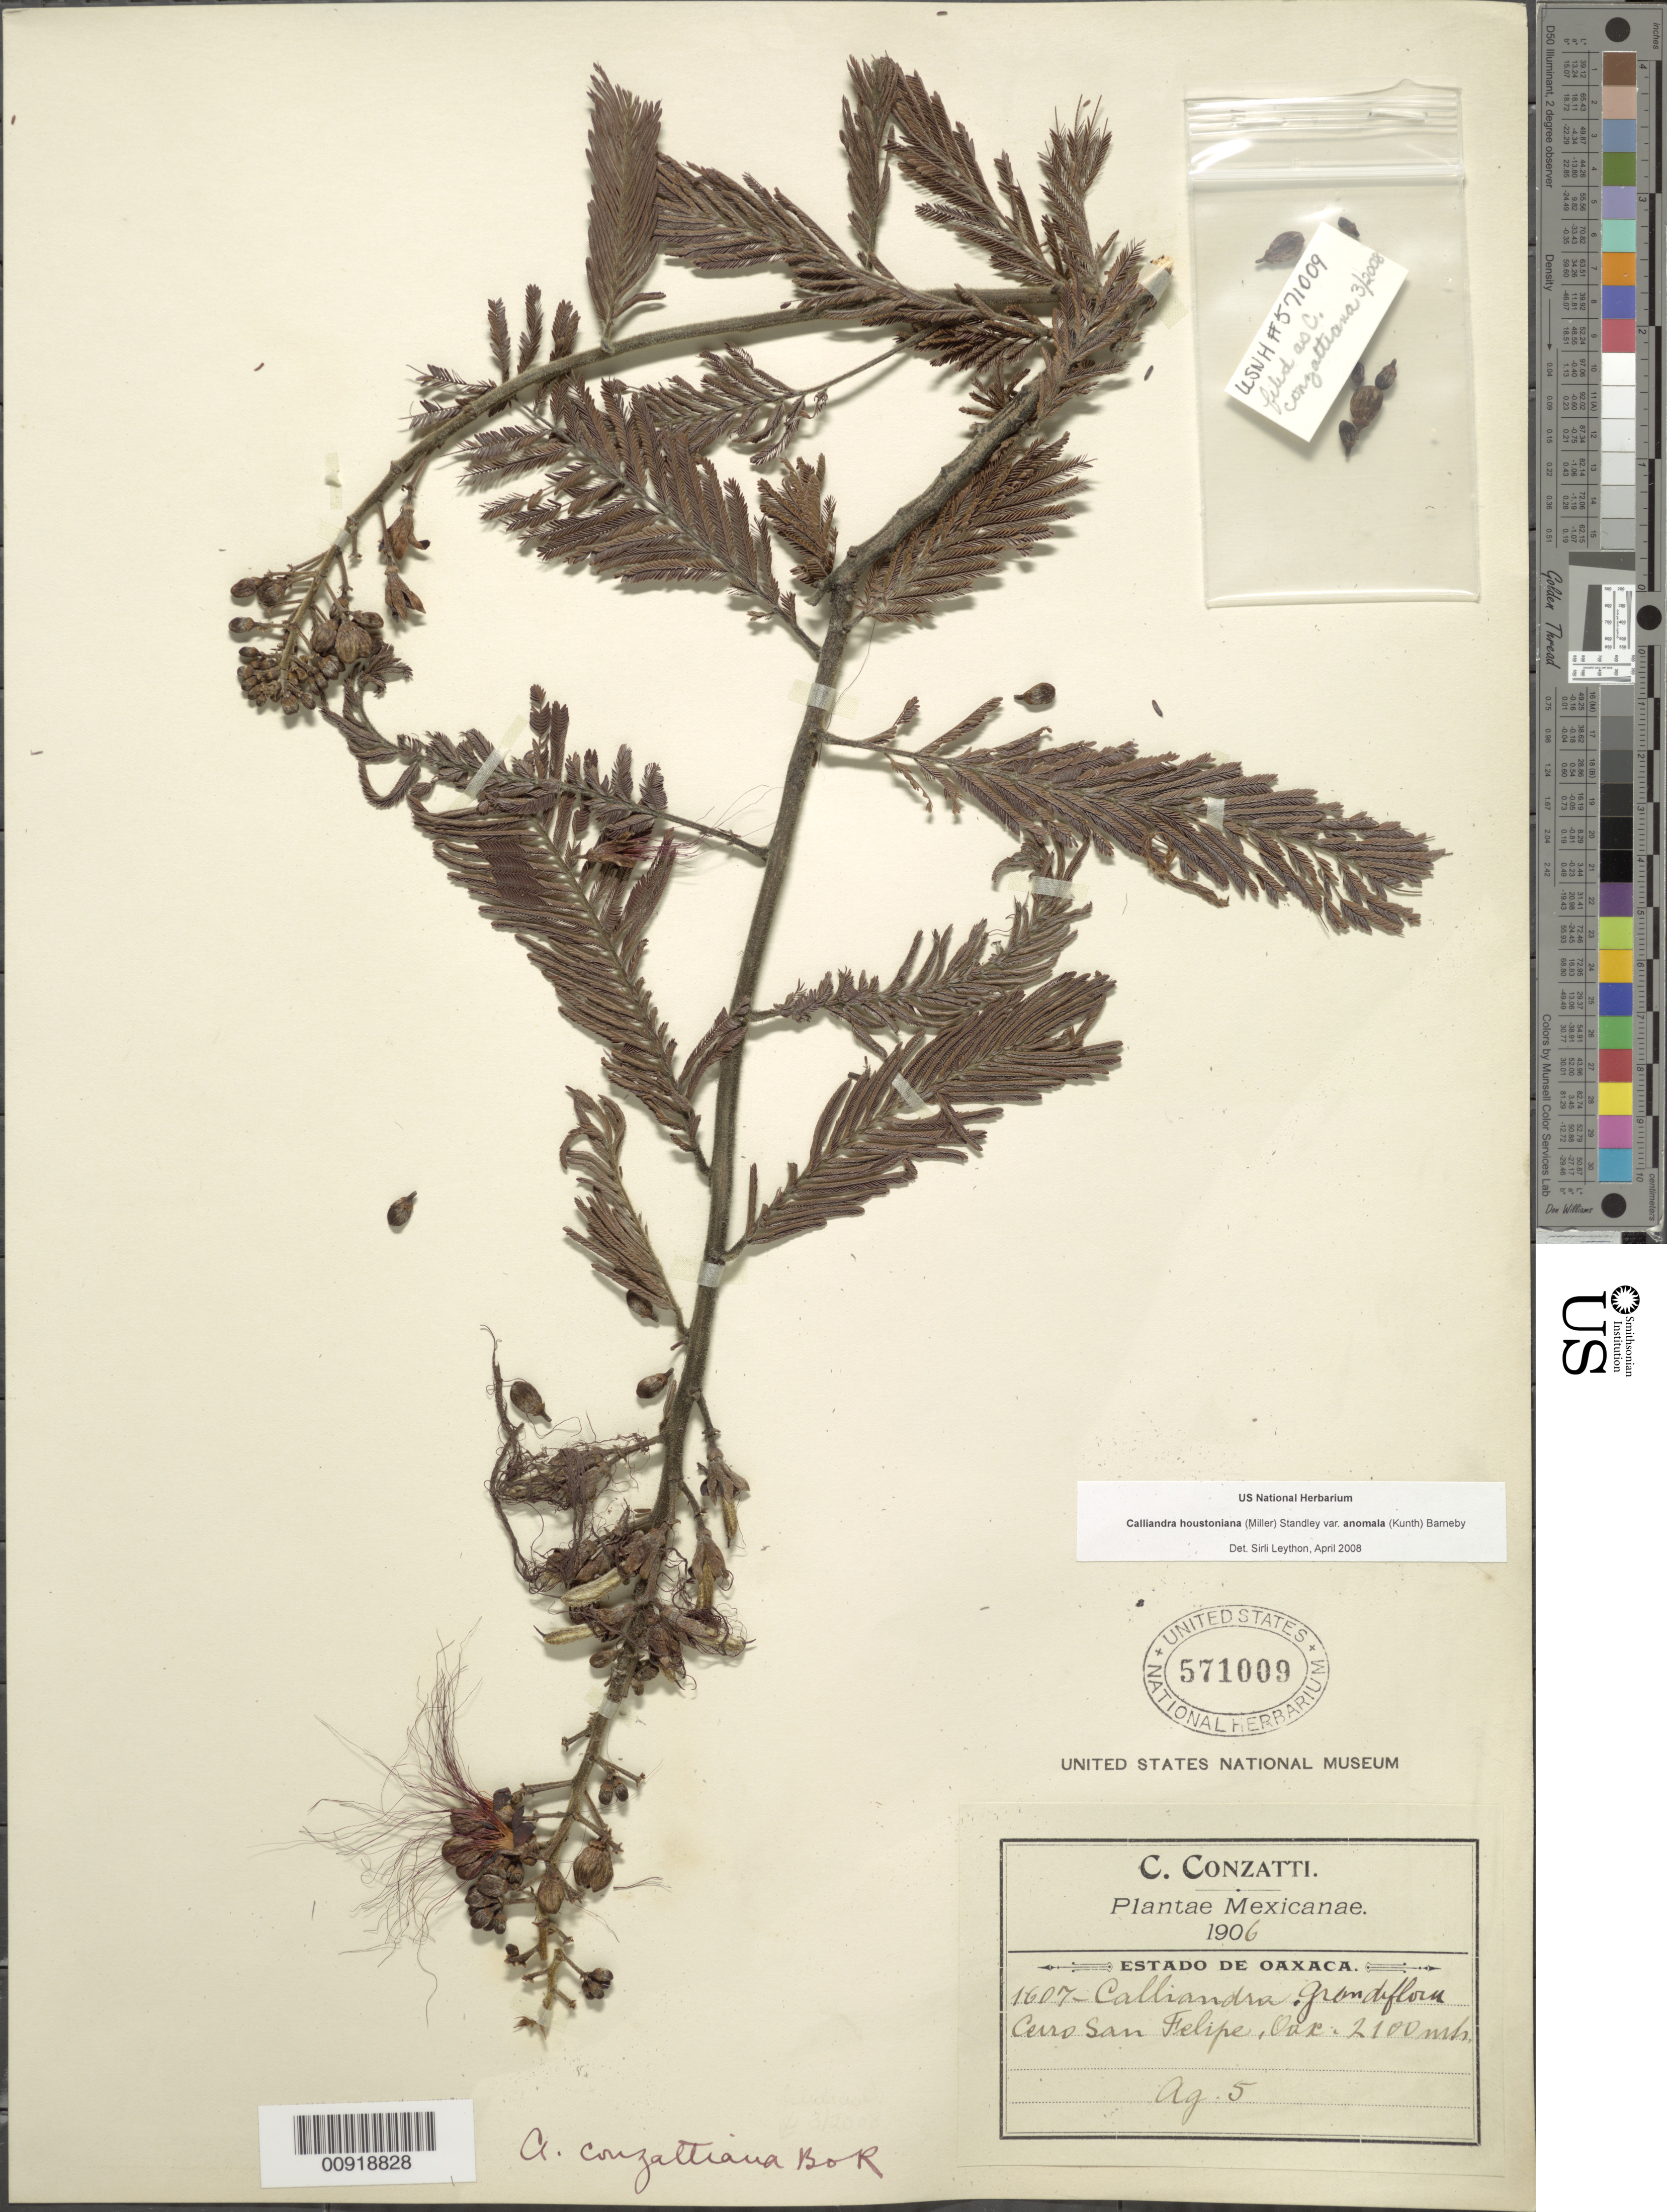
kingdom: Plantae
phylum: Tracheophyta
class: Magnoliopsida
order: Fabales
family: Fabaceae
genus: Calliandra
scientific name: Calliandra houstoniana var. anomala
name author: (Kunth) Barneby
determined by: Leython, S.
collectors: C. Conzatti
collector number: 1607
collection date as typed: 05 Aug 1906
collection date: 1906-08-05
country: Mexico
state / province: Oaxaca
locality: Cerro San Felipe, Oaxaca.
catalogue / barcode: US 571009